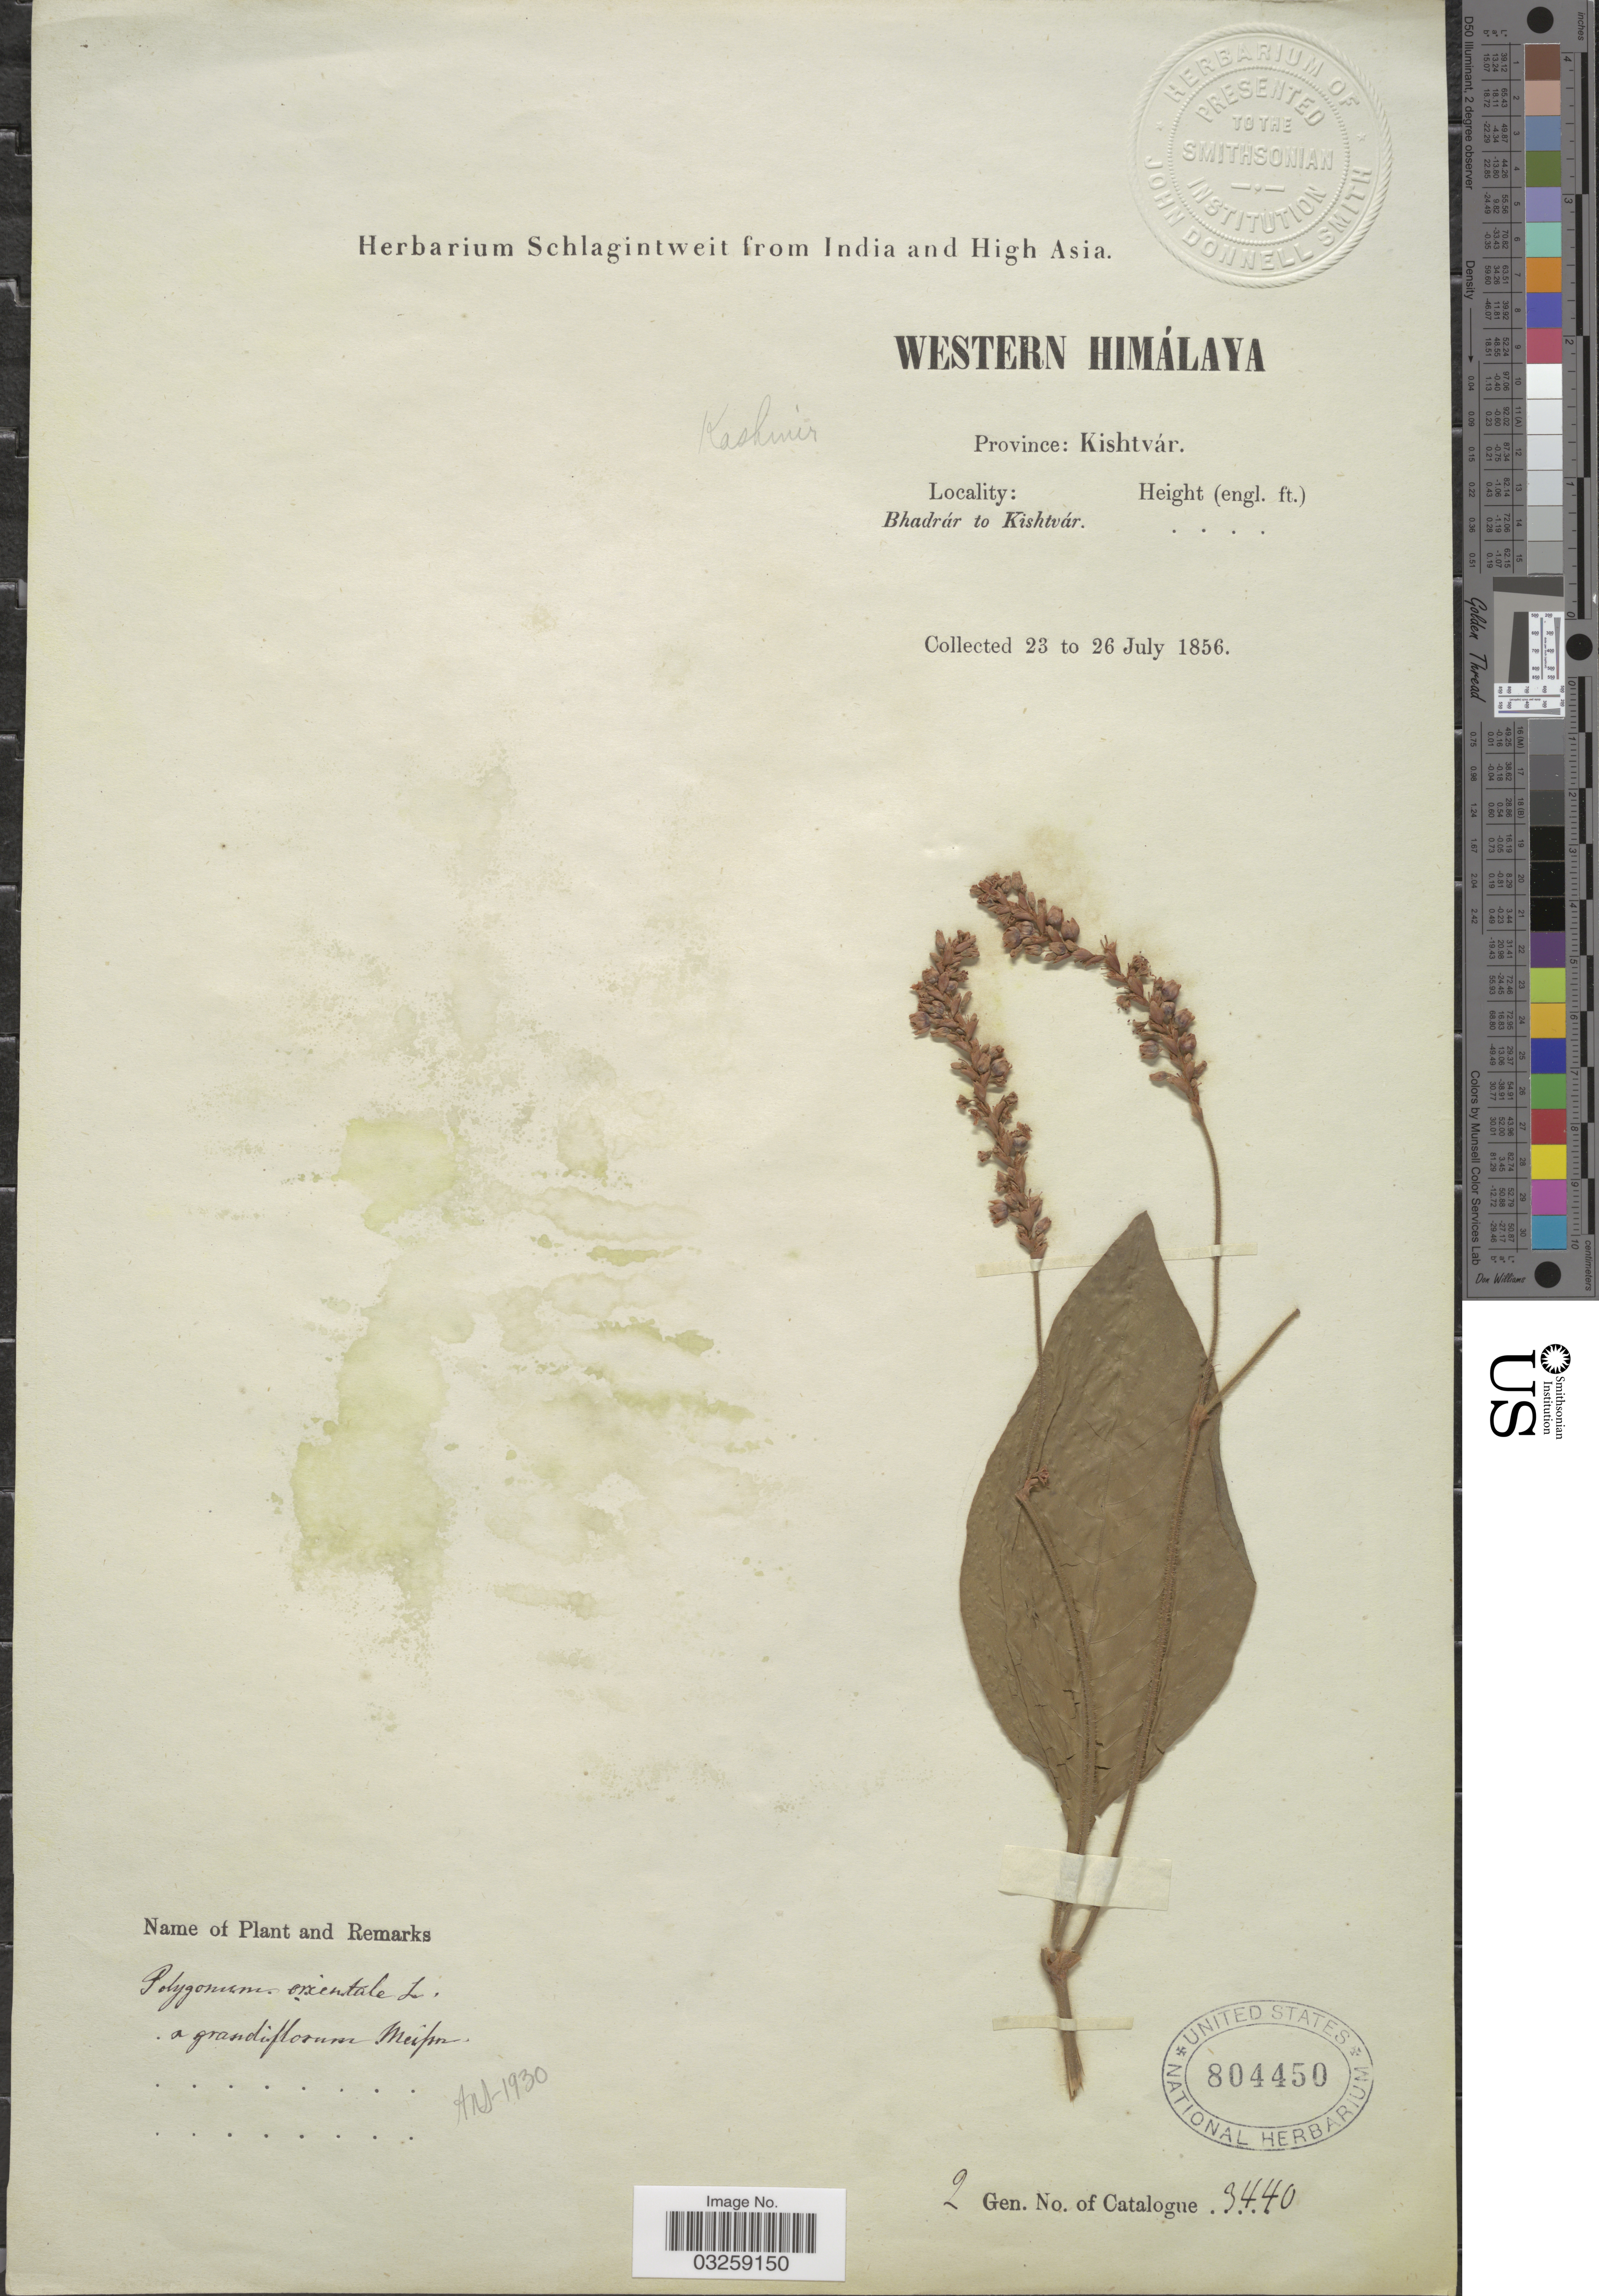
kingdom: Plantae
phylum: Tracheophyta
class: Magnoliopsida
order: Caryophyllales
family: Polygonaceae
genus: Polygonum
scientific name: Polygonum orientale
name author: L.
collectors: ex herb. Schlagintweit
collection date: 1856-07-23/1856-07-26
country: India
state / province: Jammu and Kashmir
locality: Western Himálaya. Kashmir. Province: Kishtvár. Bhadrár to Kishtvár.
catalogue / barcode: US 804450